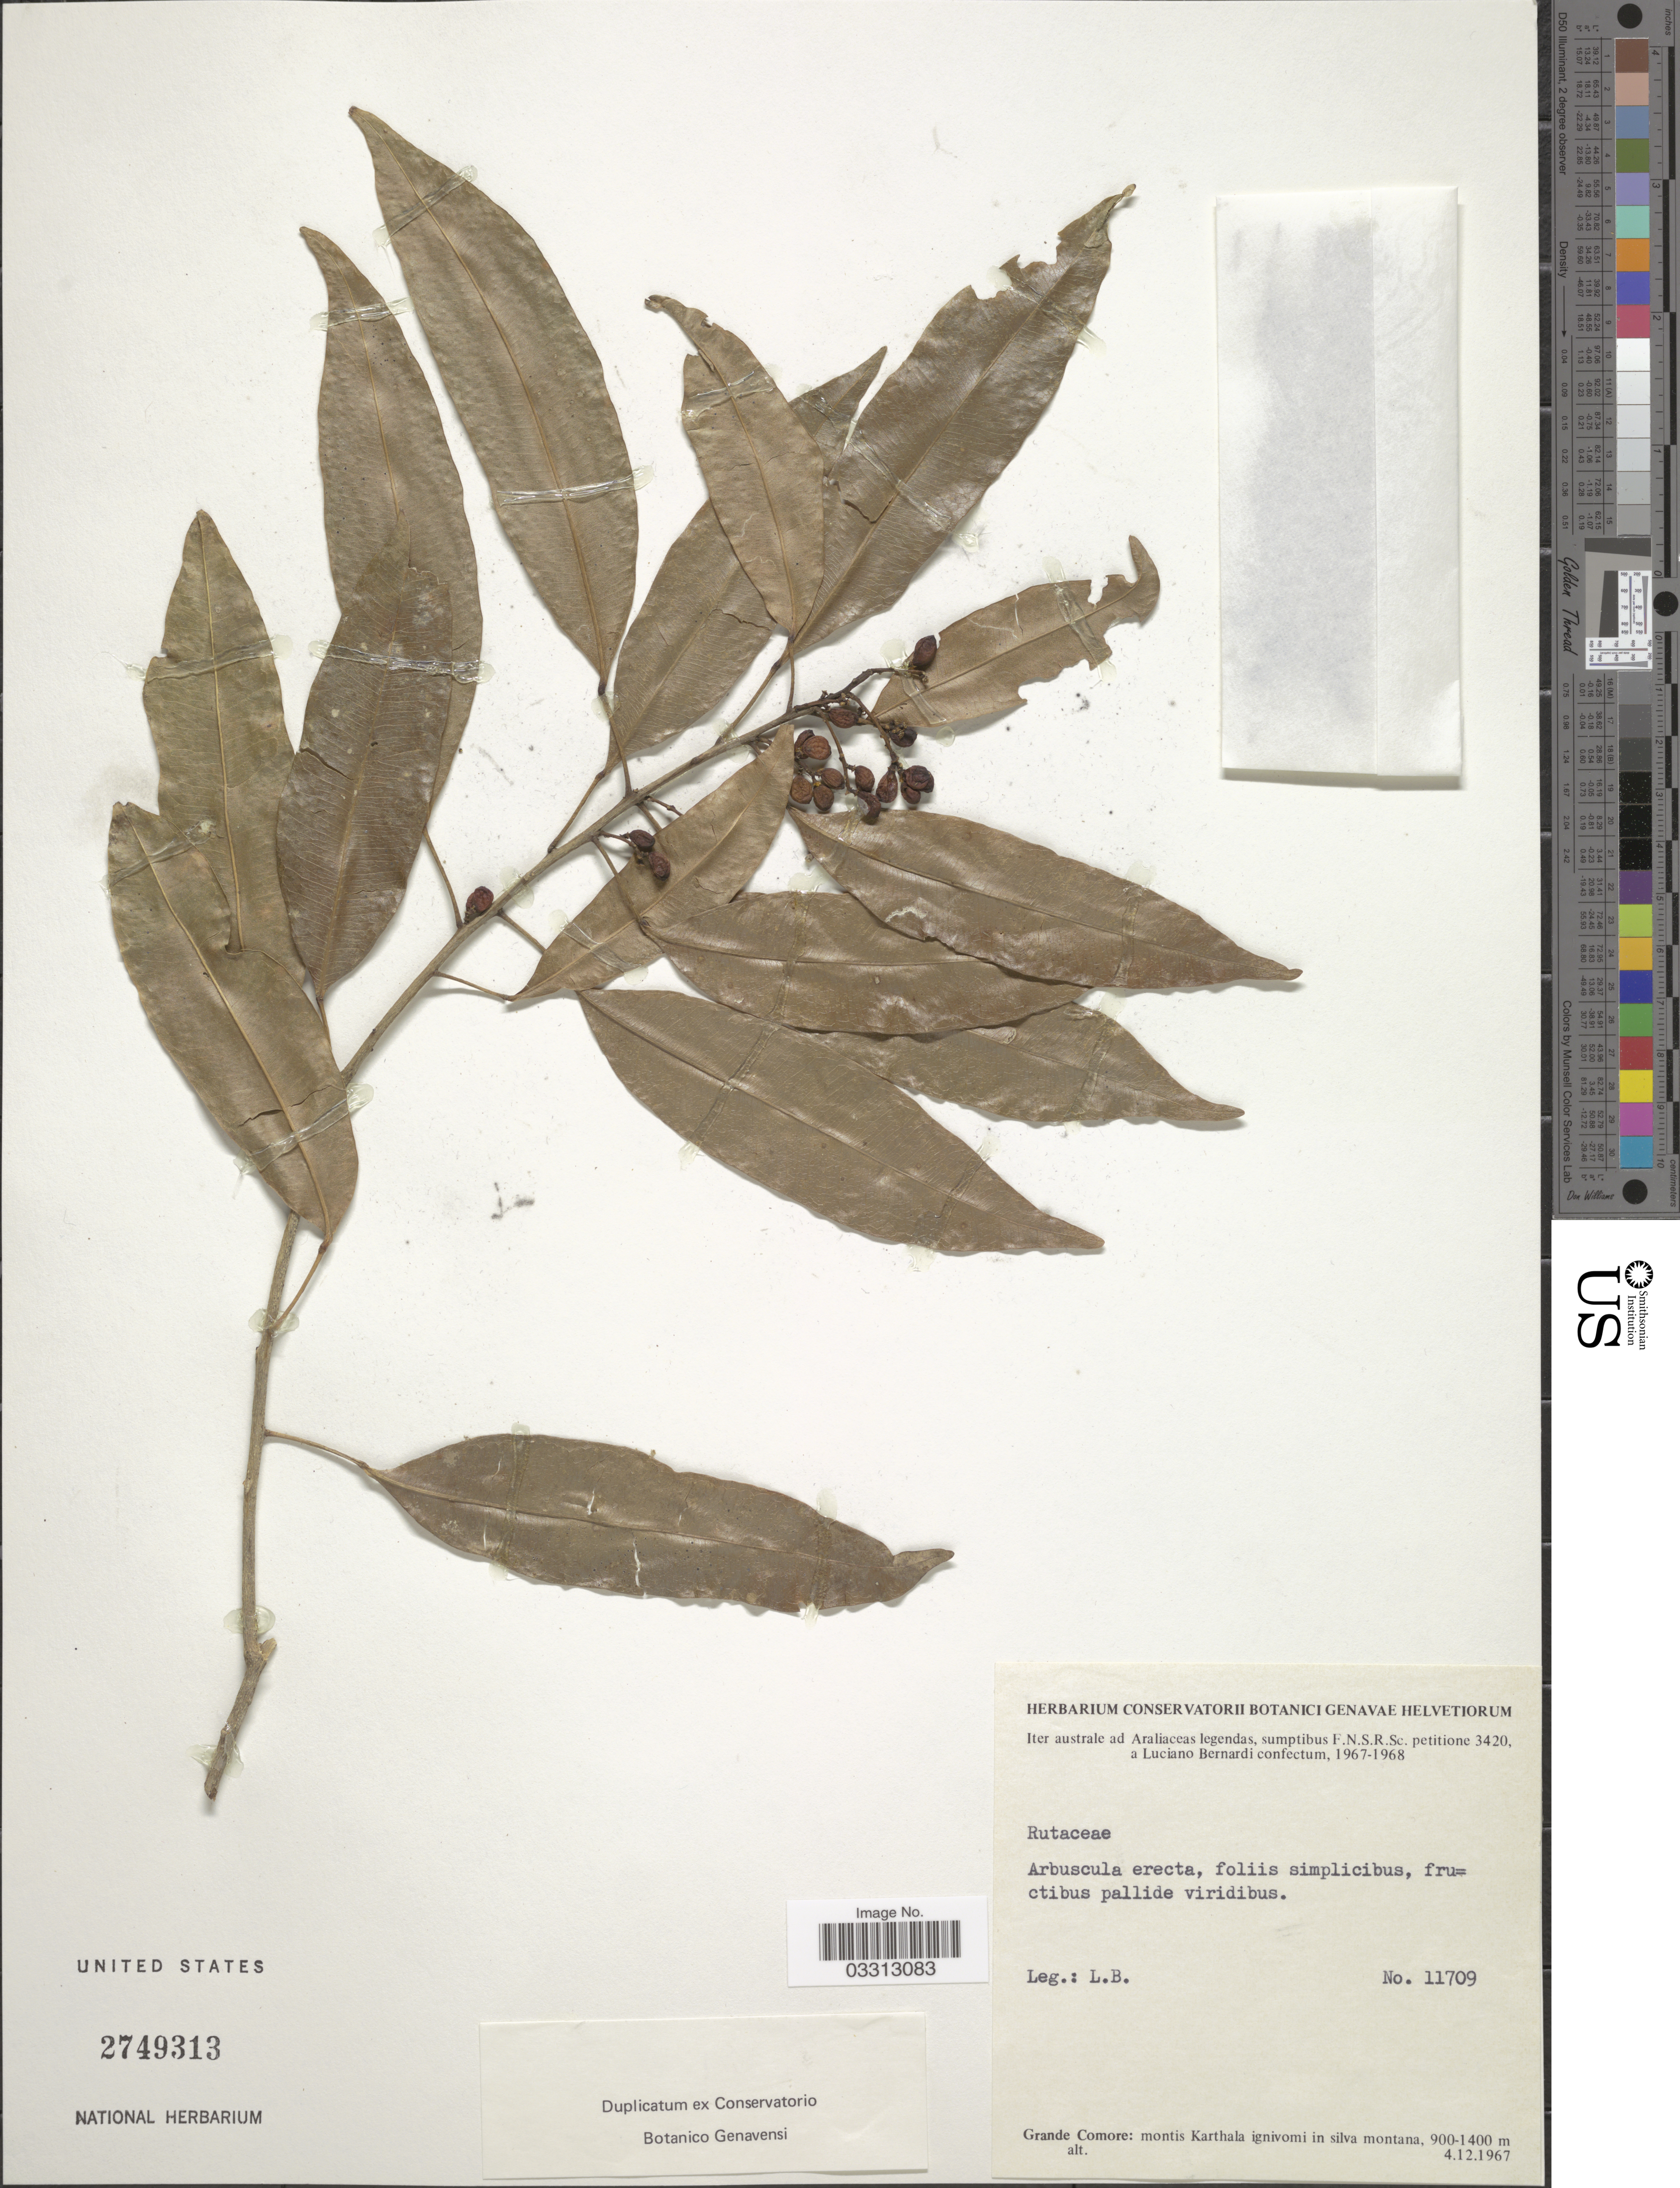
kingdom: Plantae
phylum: Tracheophyta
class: Magnoliopsida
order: Sapindales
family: Rutaceae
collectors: L. Bernardi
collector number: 11709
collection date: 1967-12-04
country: Comoros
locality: Grande Comore: montis Karthala ignivomi in silva montana.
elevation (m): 900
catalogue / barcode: US 2749313